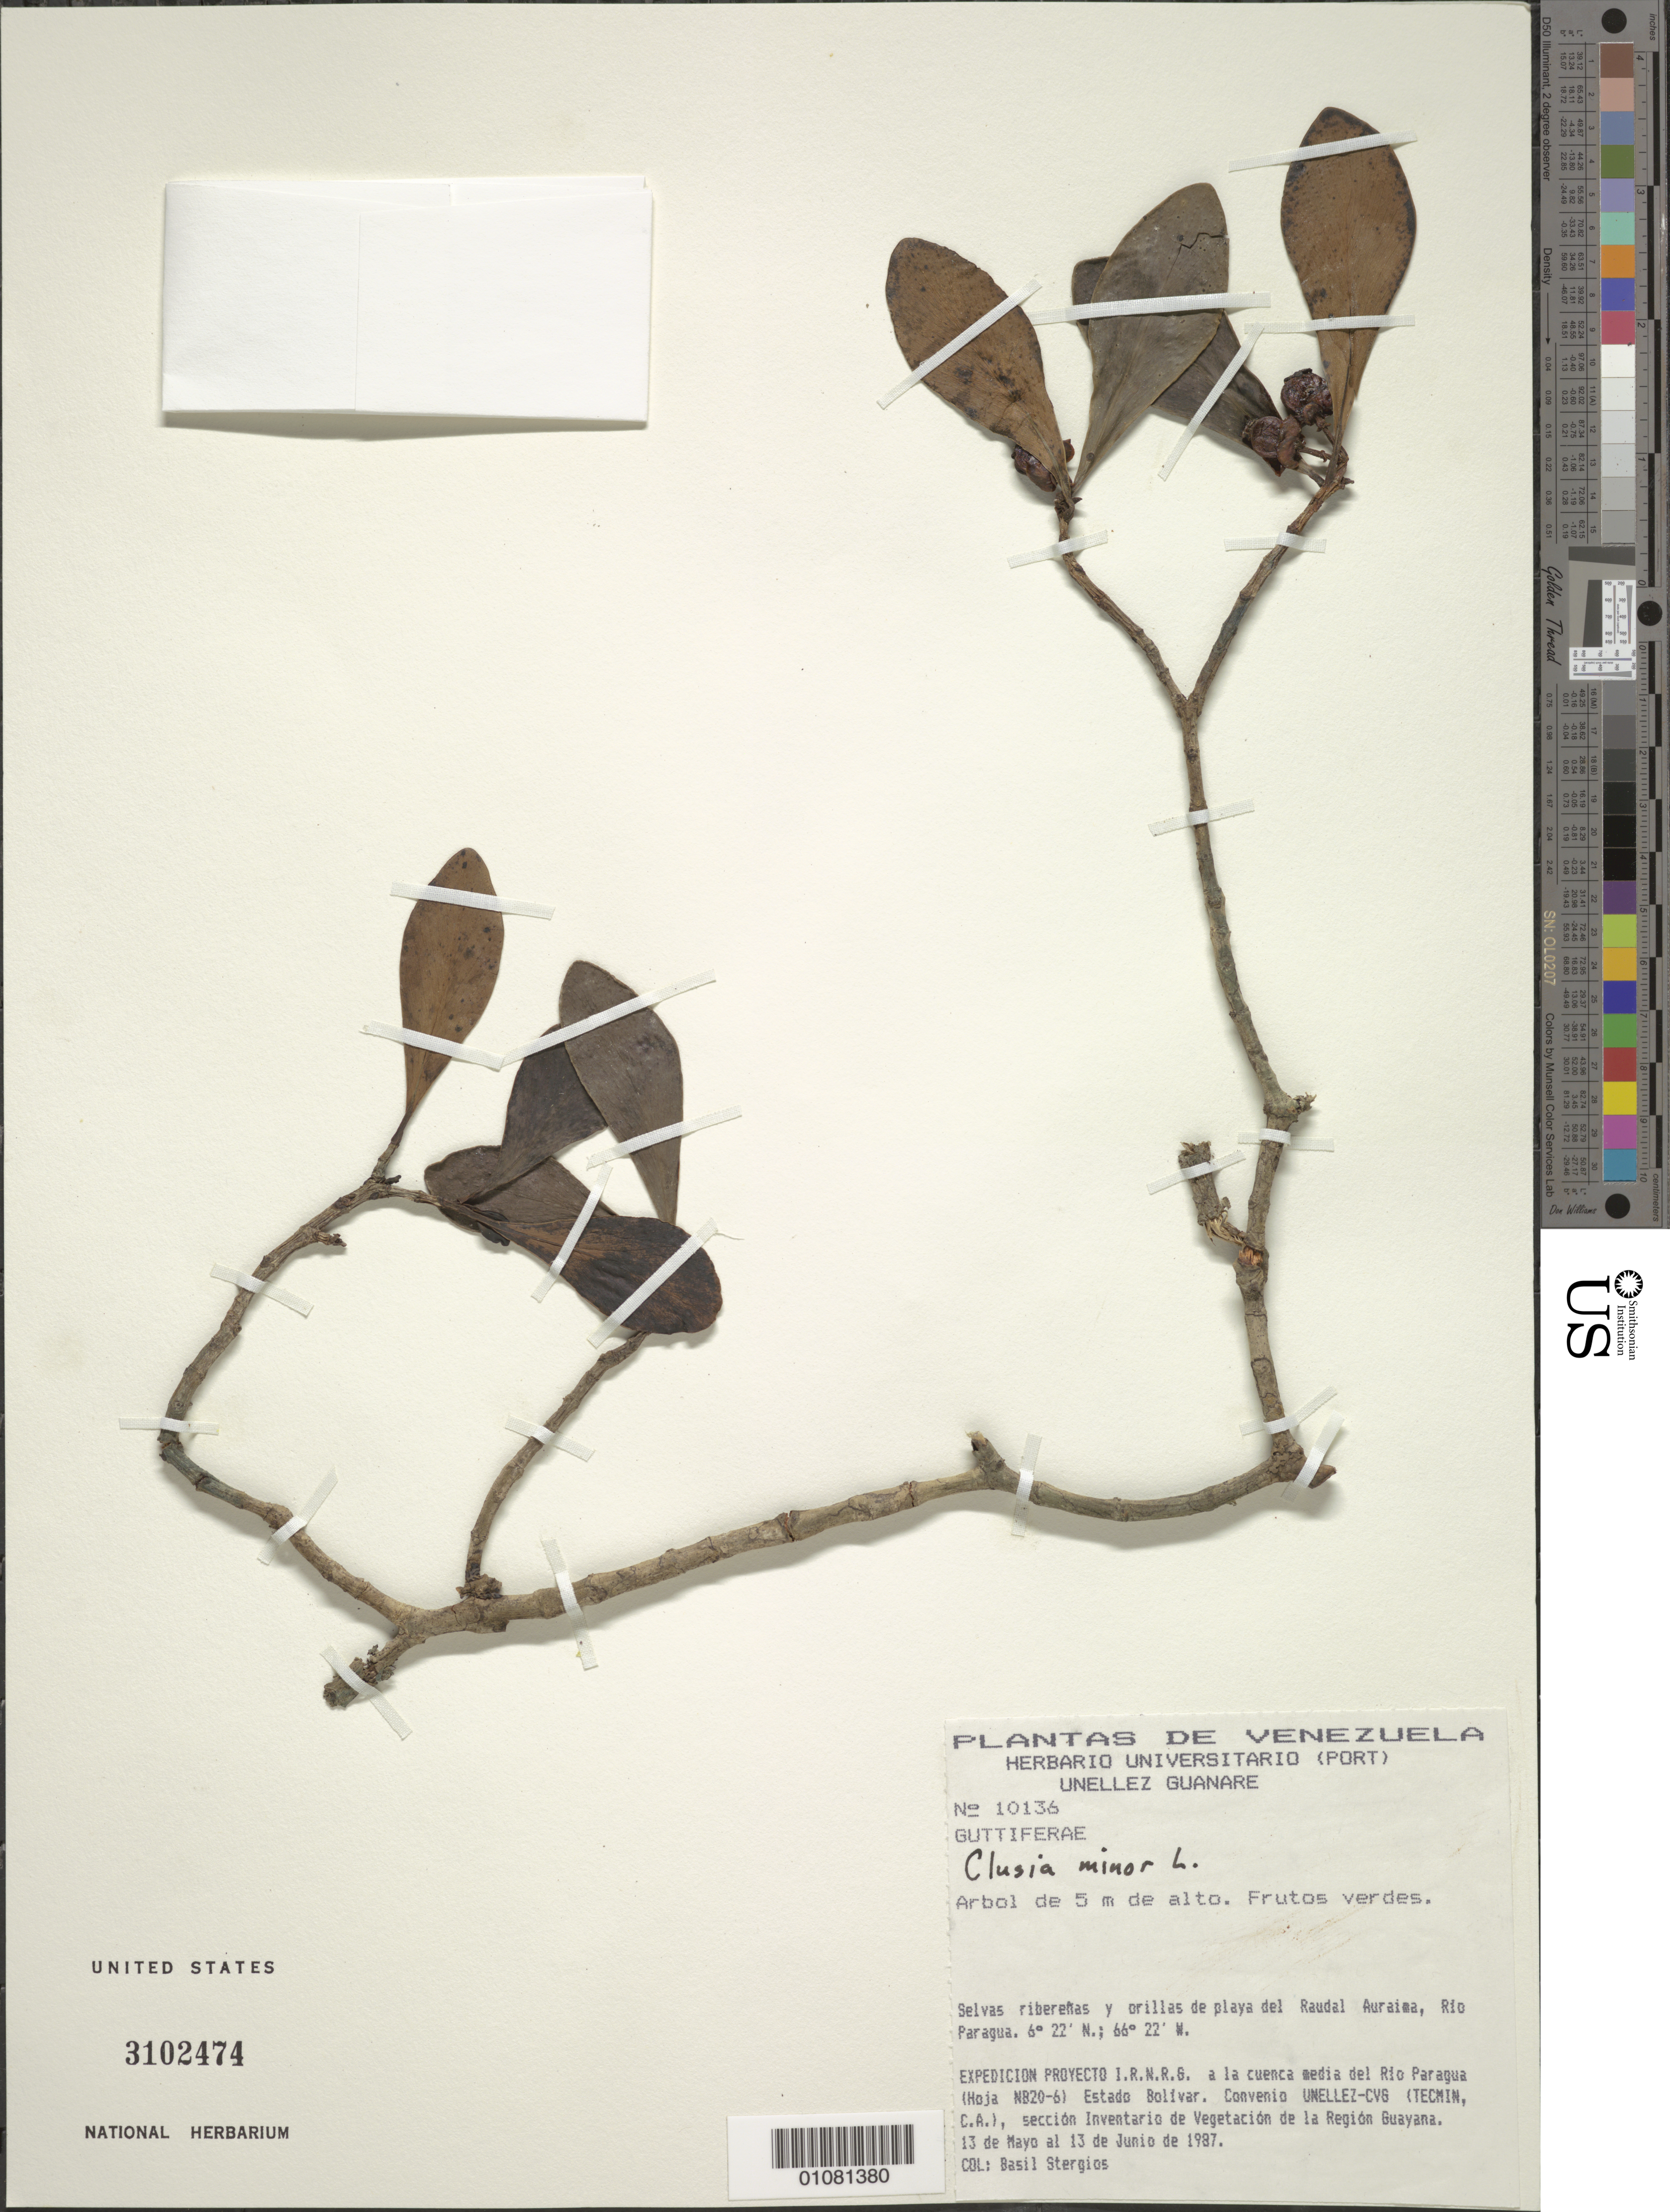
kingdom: Plantae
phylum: Tracheophyta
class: Magnoliopsida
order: Malpighiales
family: Clusiaceae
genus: Clusia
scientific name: Clusia minor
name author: L.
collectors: B. G. Stergios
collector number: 10136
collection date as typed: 13-May-87 to 13-Jun-87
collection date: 1987-05-13/1987-06-13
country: Venezuela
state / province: Bolívar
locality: Río Paragua, Raudal Auraima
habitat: Selvas riberenas y orillas de playa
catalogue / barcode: US 3102474